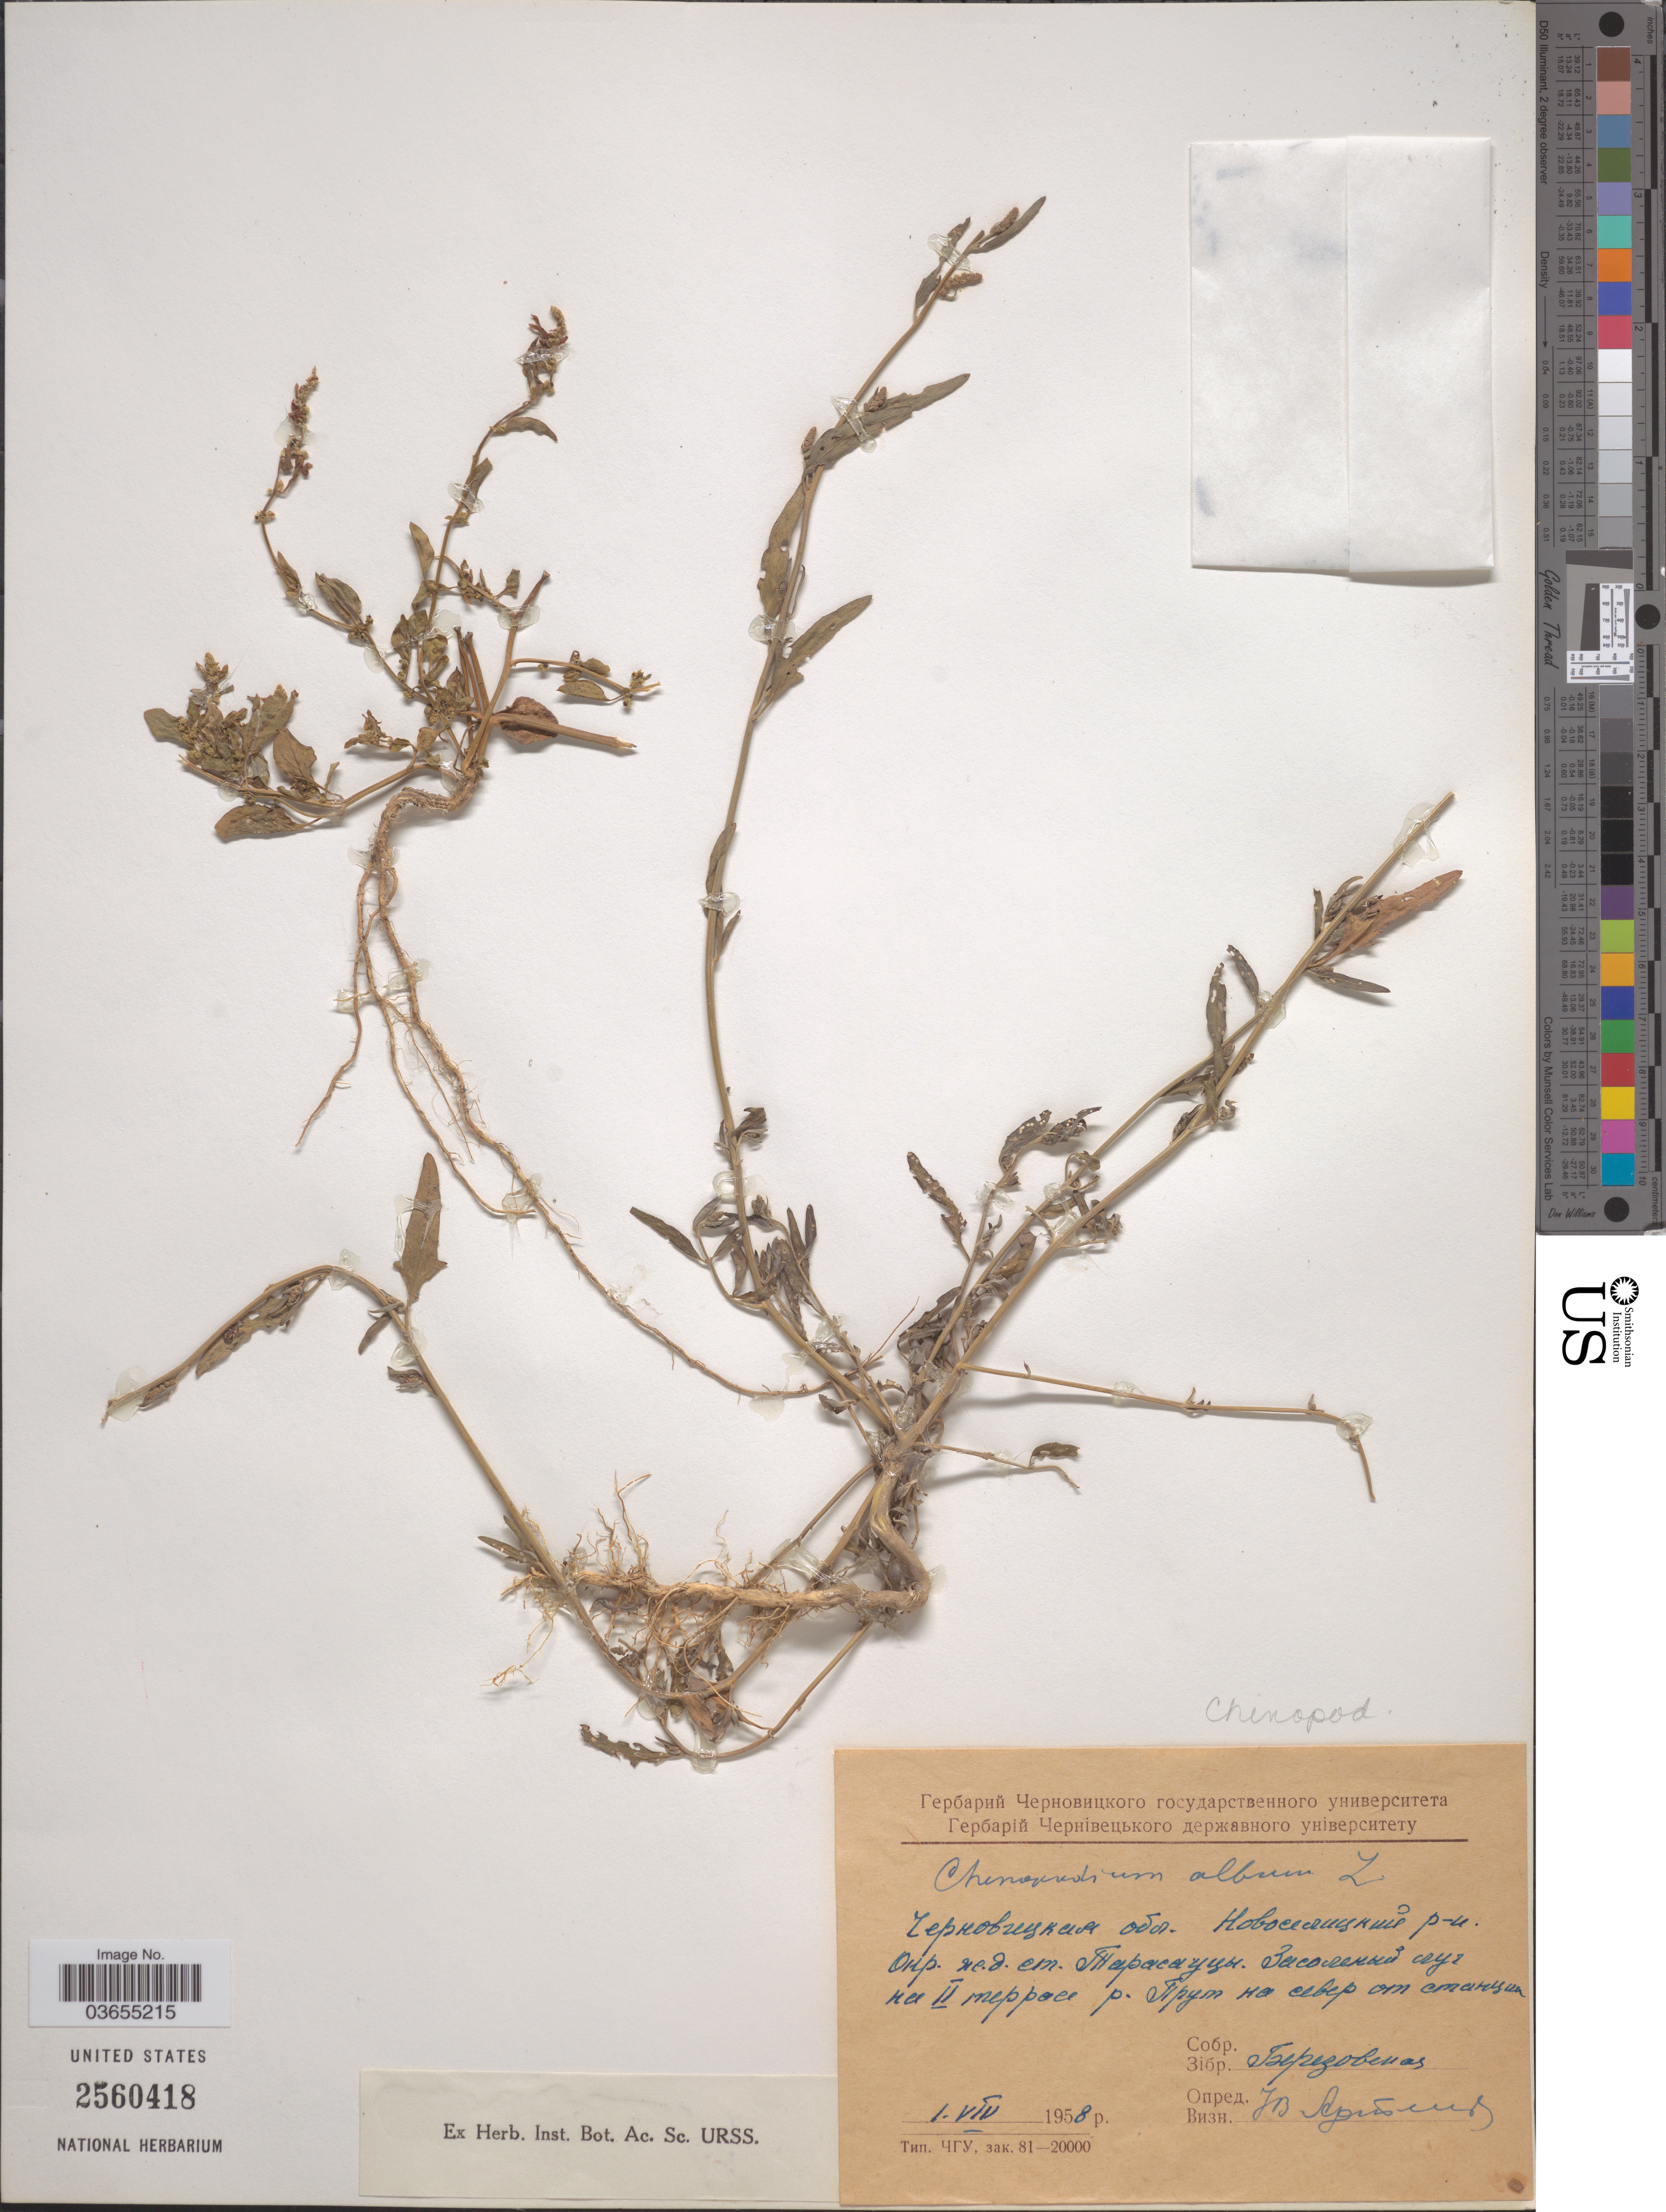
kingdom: Plantae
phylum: Tracheophyta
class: Magnoliopsida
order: Caryophyllales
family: Amaranthaceae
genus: Chenopodium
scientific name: Chenopodium album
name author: L.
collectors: Berezovskaya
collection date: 1858-08-01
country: Ukraine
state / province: Chernivtsi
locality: Novoselitskiy Rayon, River Prut, N of Railroad Station Tarasausty.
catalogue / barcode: US 2560418